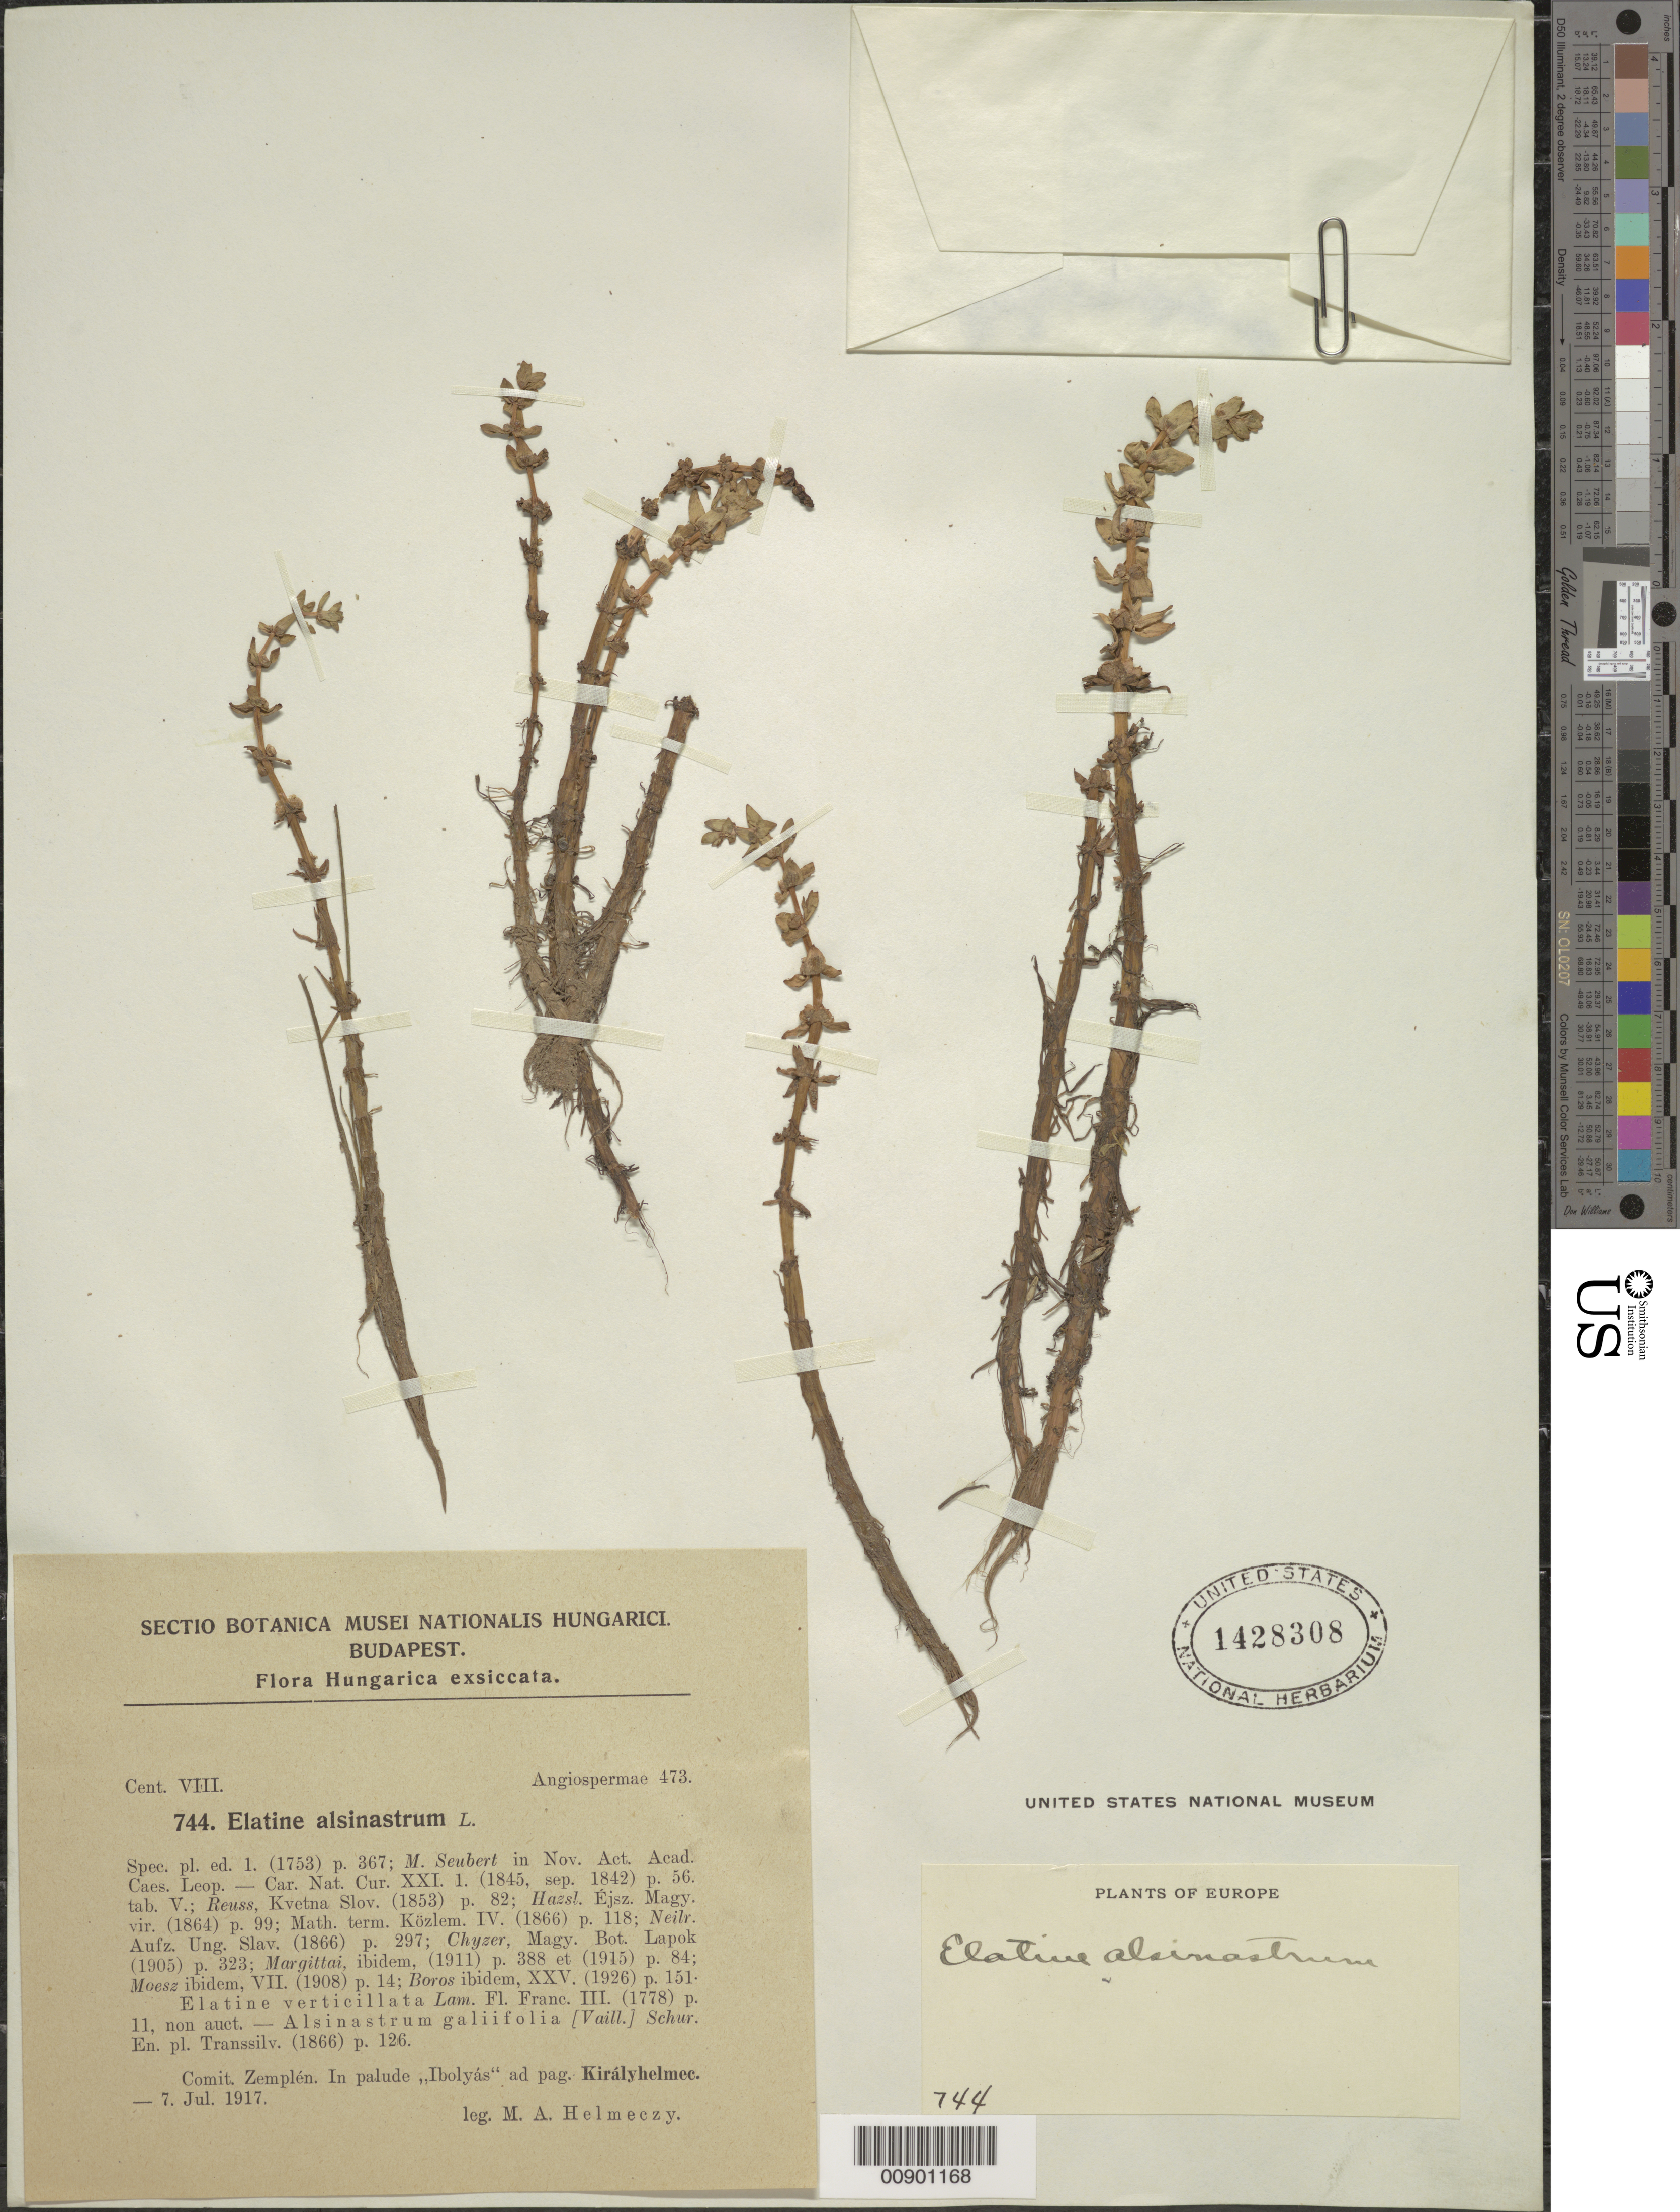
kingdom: Plantae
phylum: Tracheophyta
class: Magnoliopsida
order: Malpighiales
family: Elatinaceae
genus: Elatine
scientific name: Elatine alsinastrum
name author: L.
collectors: M. Helmeczy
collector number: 744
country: Hungary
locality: Zemplen, Ibolyas, Kiralyhelmec.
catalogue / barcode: US 1428308